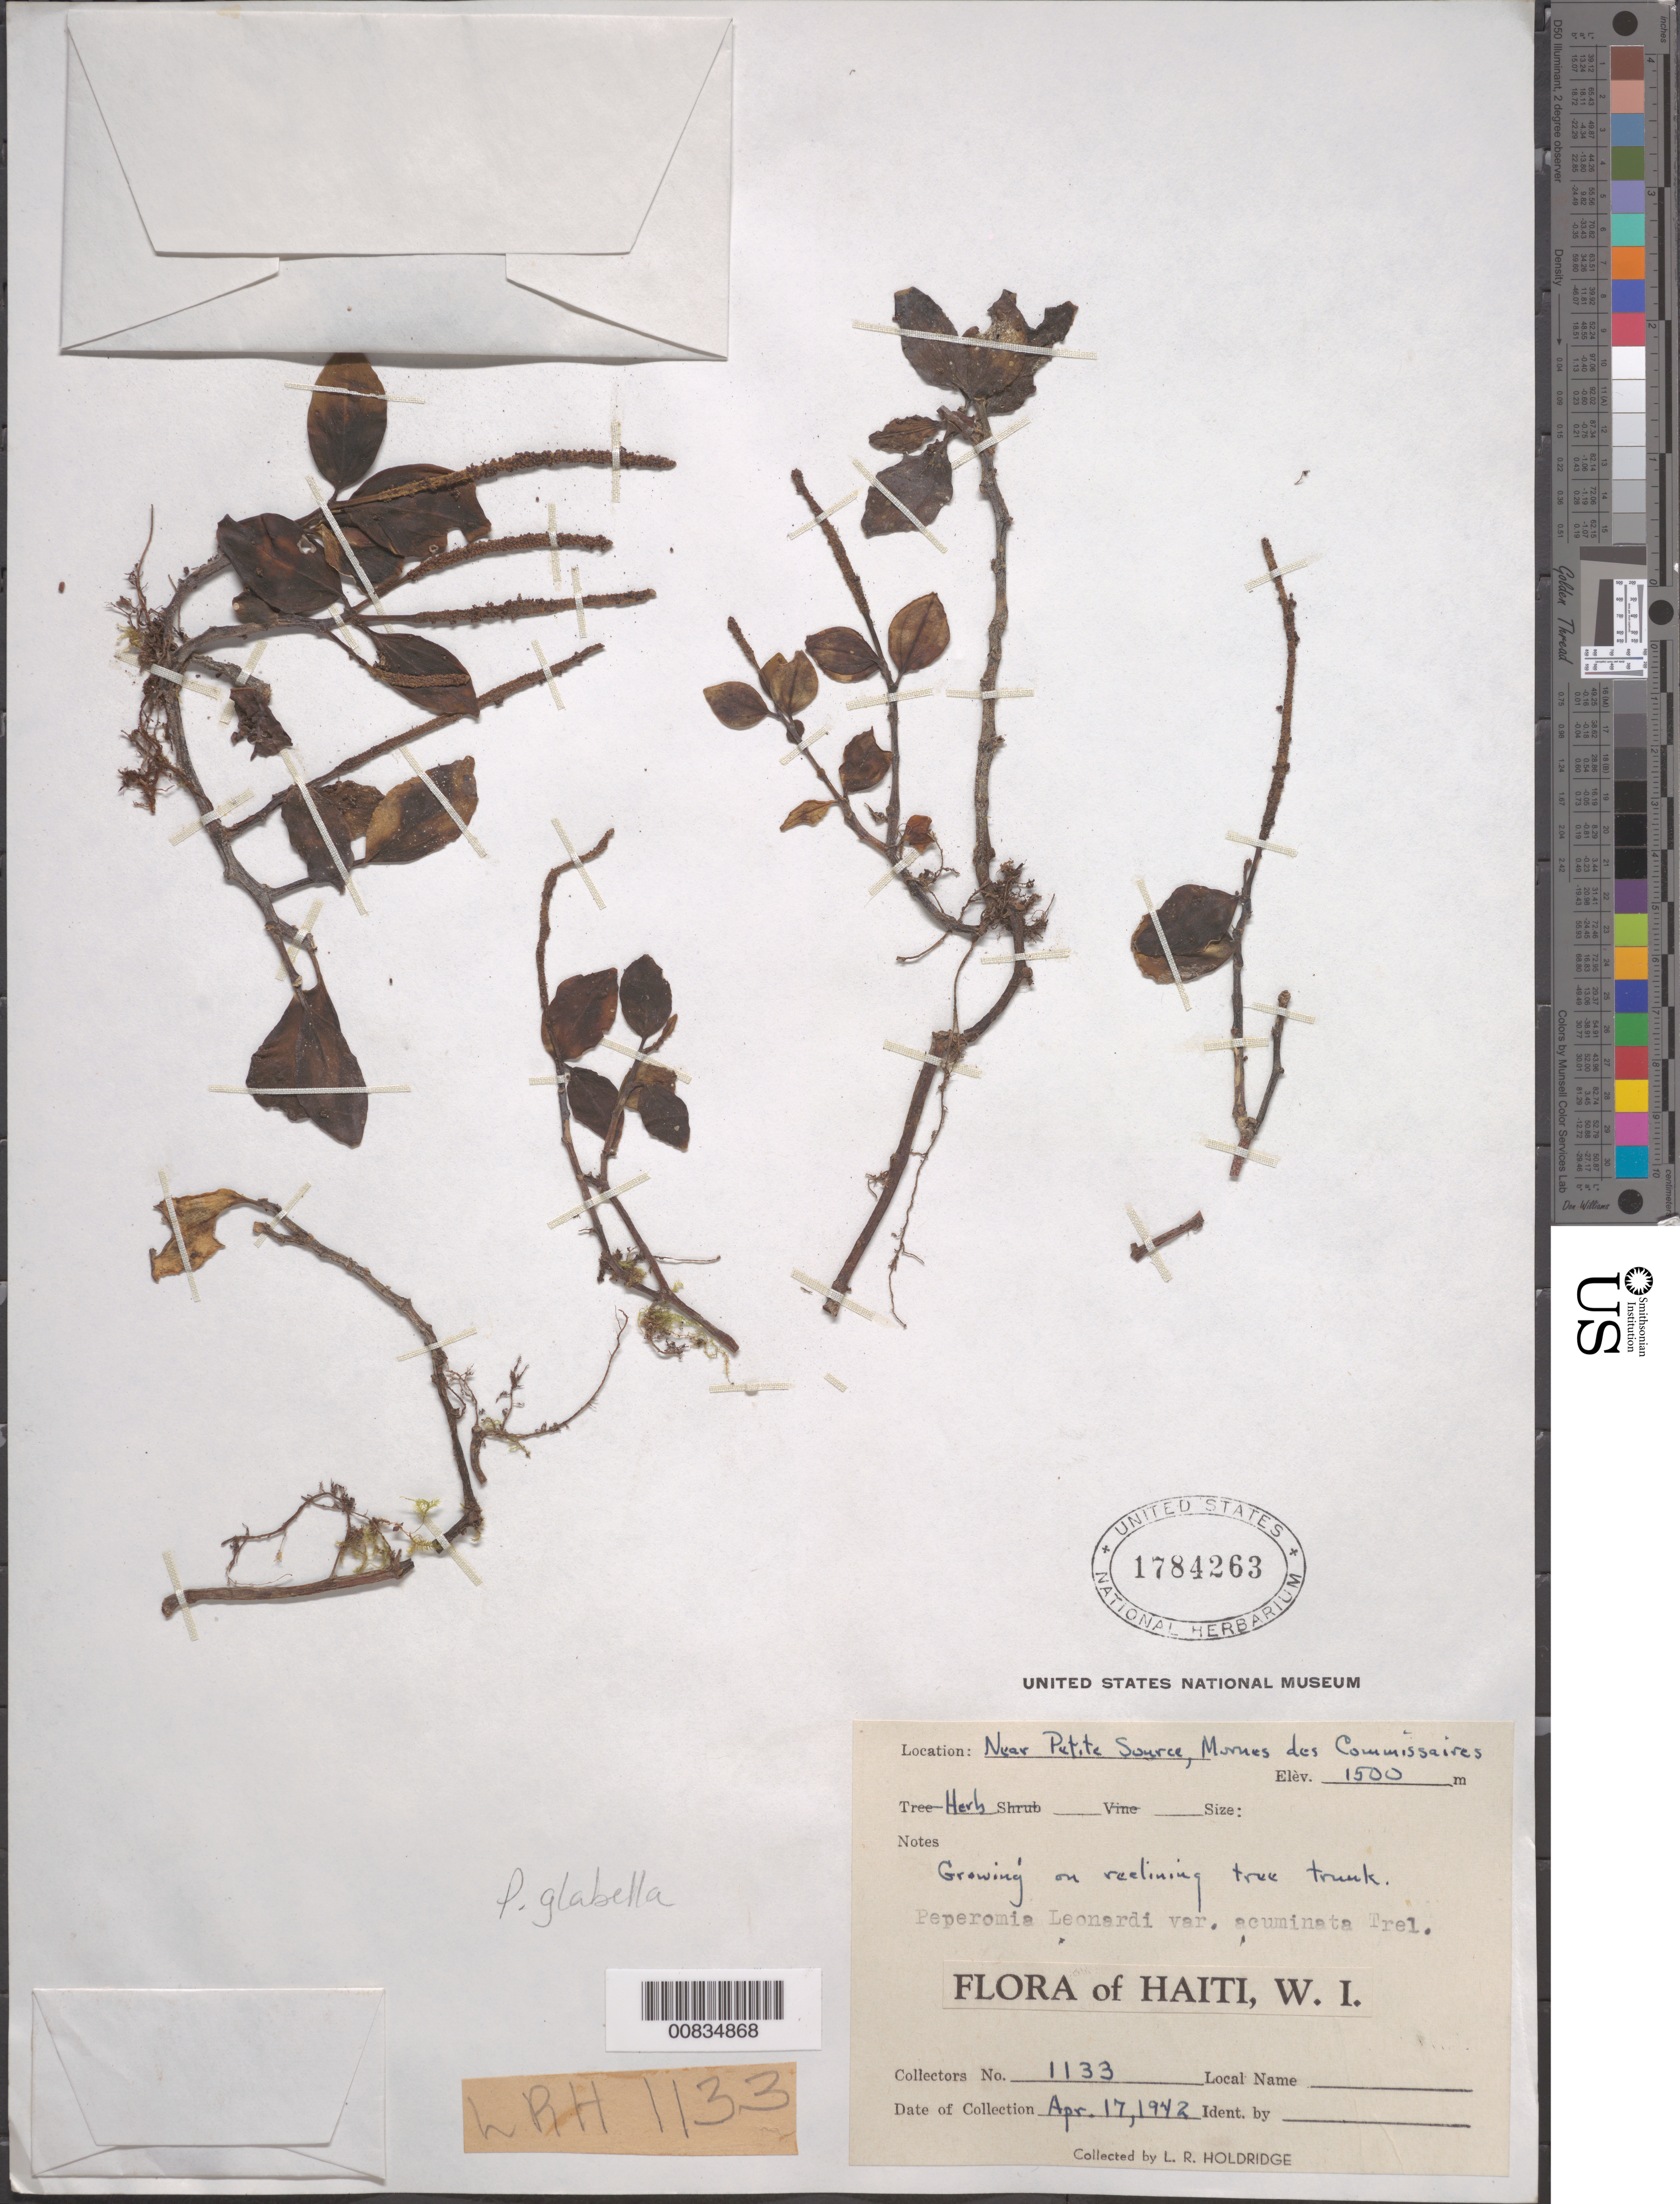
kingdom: Plantae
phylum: Tracheophyta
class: Magnoliopsida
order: Piperales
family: Piperaceae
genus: Peperomia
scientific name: Peperomia glabella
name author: (Sw.) A. Dietr.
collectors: L. Holdridge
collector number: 1133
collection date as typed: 17 Apr 1942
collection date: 1942-04-17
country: Haiti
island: Hispaniola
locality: Near Petite Source, Mornes des Commisaires.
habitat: Growing in reclining tree trunk.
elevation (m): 1500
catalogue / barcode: US 1784263